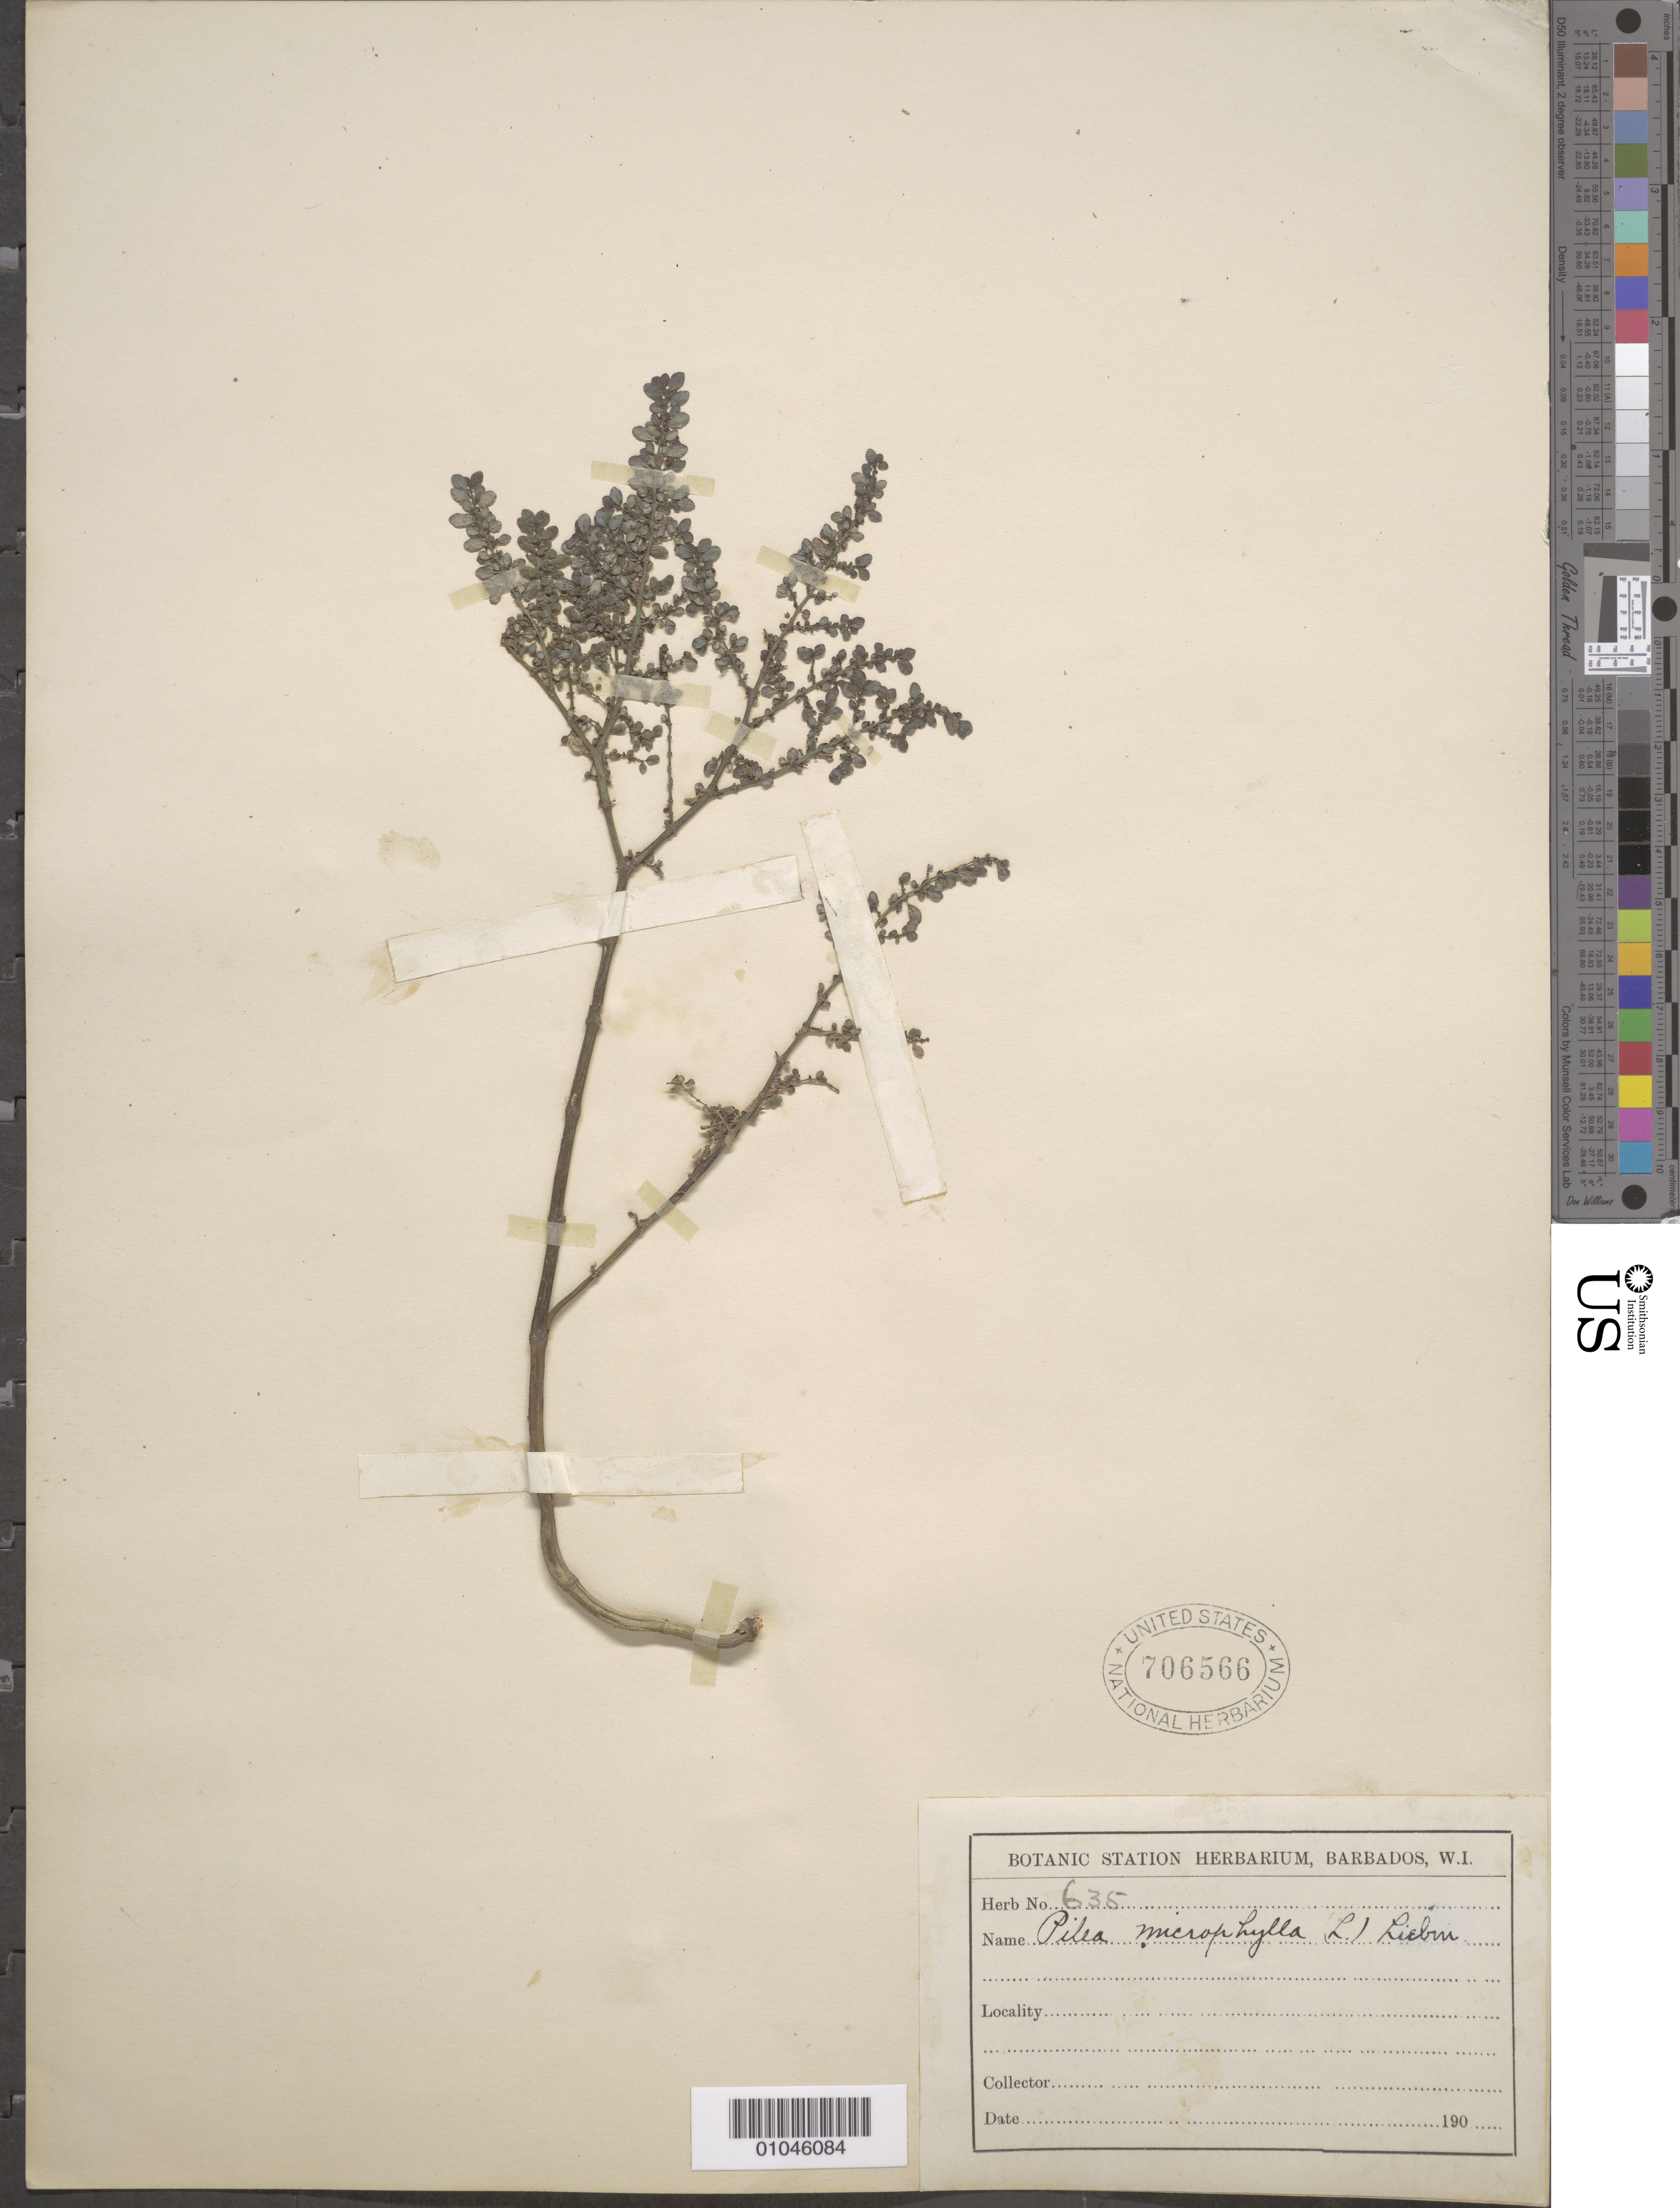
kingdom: Plantae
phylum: Tracheophyta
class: Magnoliopsida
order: Rosales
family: Urticaceae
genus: Pilea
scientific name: Pilea microphylla var. microphylla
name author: (L.) Liebm.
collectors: ex herb. Bot. Sta. Barbados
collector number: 635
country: Barbados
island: Barbados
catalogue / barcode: US 706566